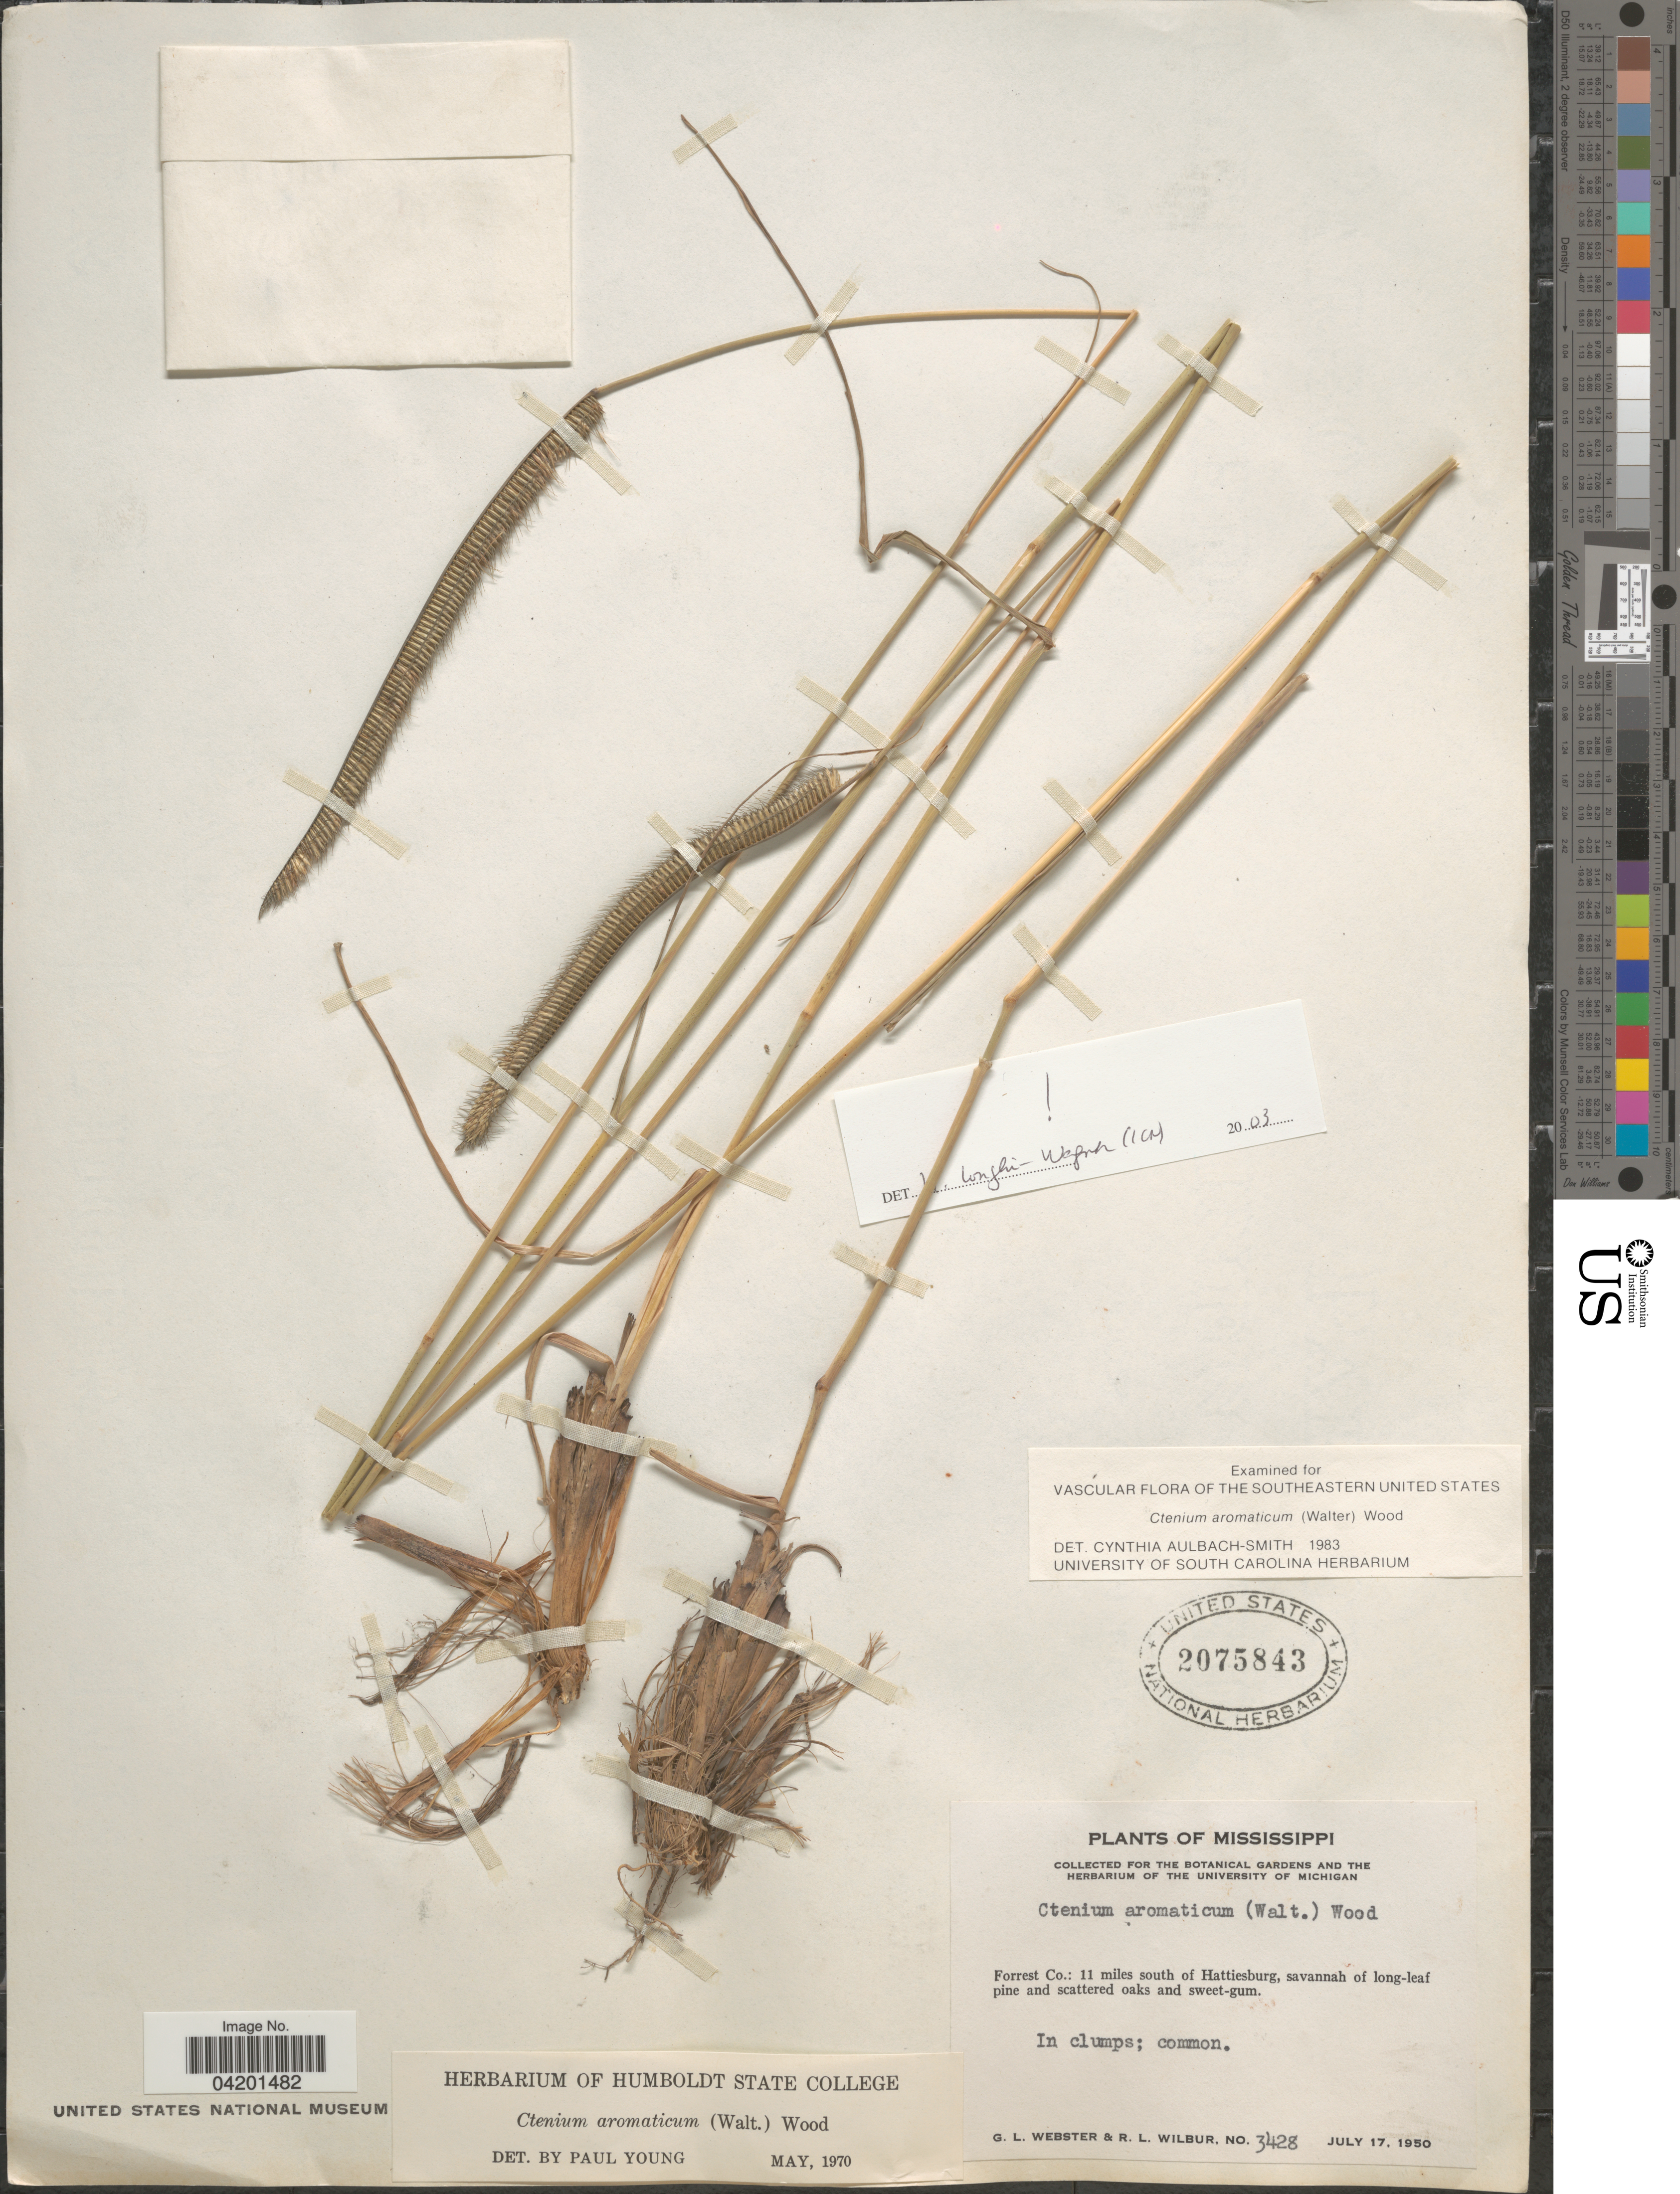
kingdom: Plantae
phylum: Tracheophyta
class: Liliopsida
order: Poales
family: Poaceae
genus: Ctenium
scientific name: Ctenium floridanum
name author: (Hitchc.) Hitchc.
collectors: G. L. Webster & R. L. Wilbur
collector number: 3428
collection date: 1950-07-17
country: United States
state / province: Mississippi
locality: Forrest Co.: 11 miles south of Hattiesburg.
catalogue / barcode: US 2075843